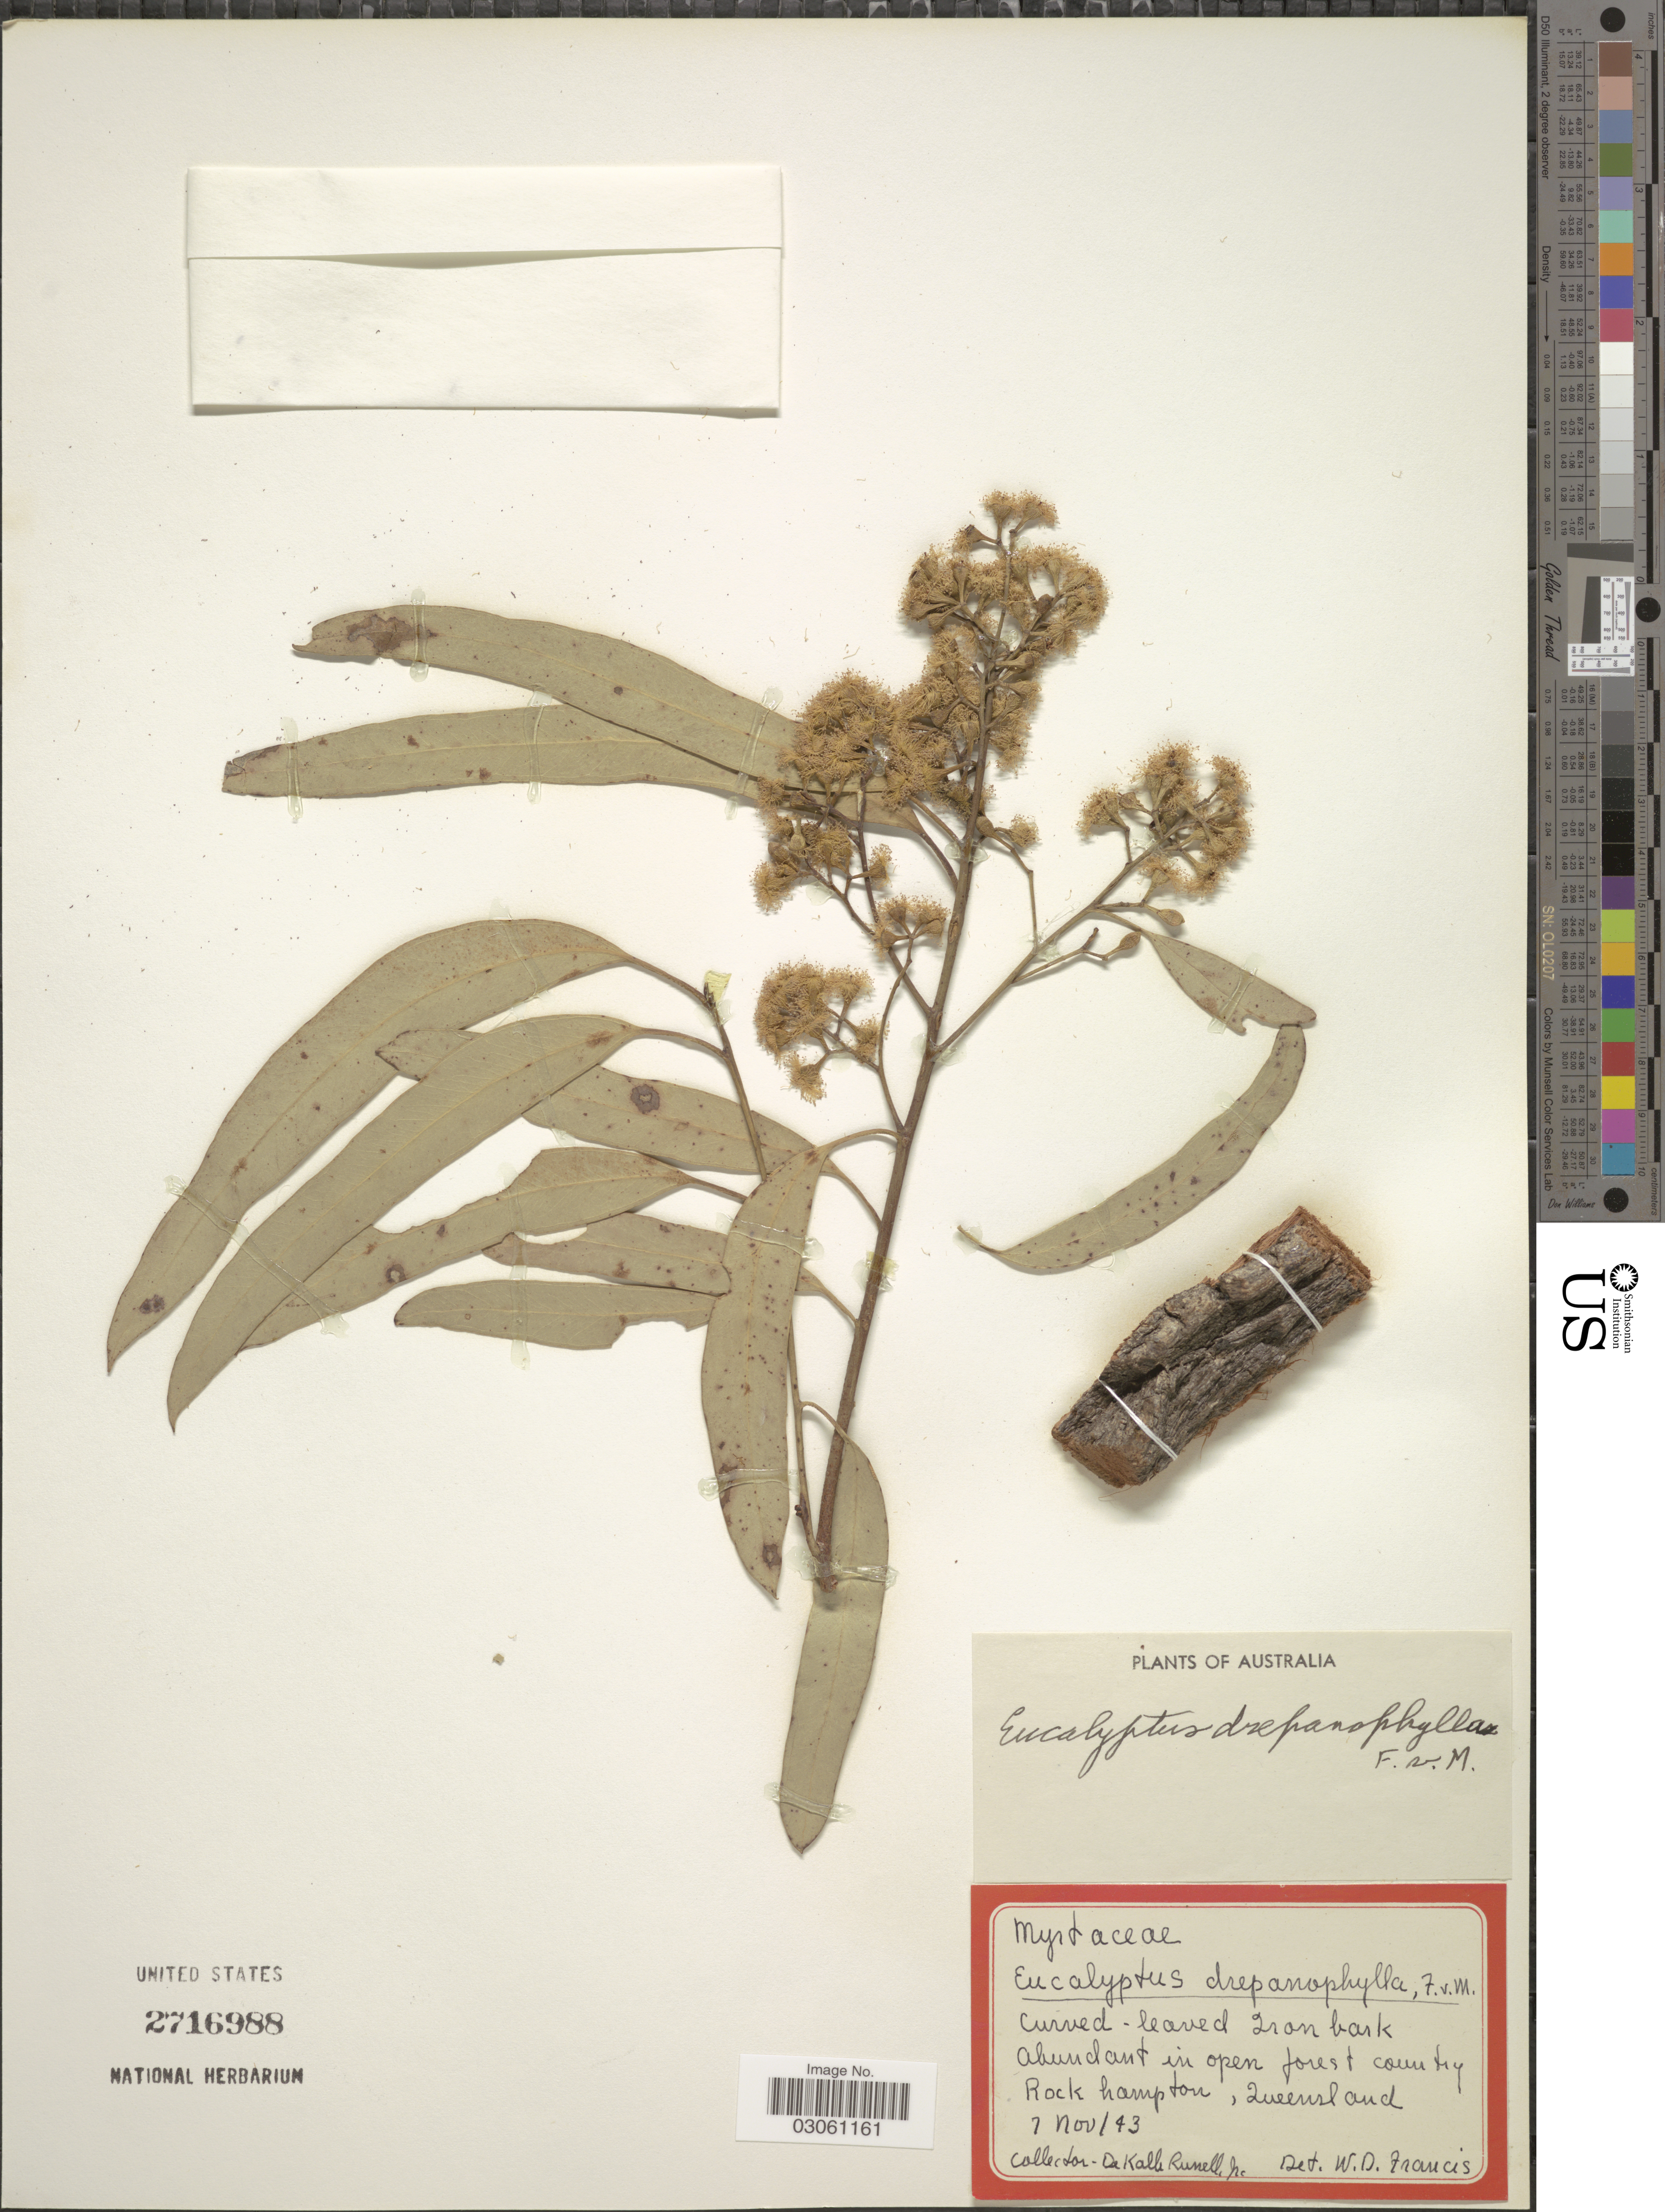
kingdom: Plantae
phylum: Tracheophyta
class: Magnoliopsida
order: Myrtales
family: Myrtaceae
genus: Eucalyptus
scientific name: Eucalyptus drepanophylla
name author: F. Muell. ex Benth.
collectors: D. K. Russell Jr.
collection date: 1943-11-07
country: Australia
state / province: Queensland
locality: Abundant in open forest country Rock hampton.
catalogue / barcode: US 2716988